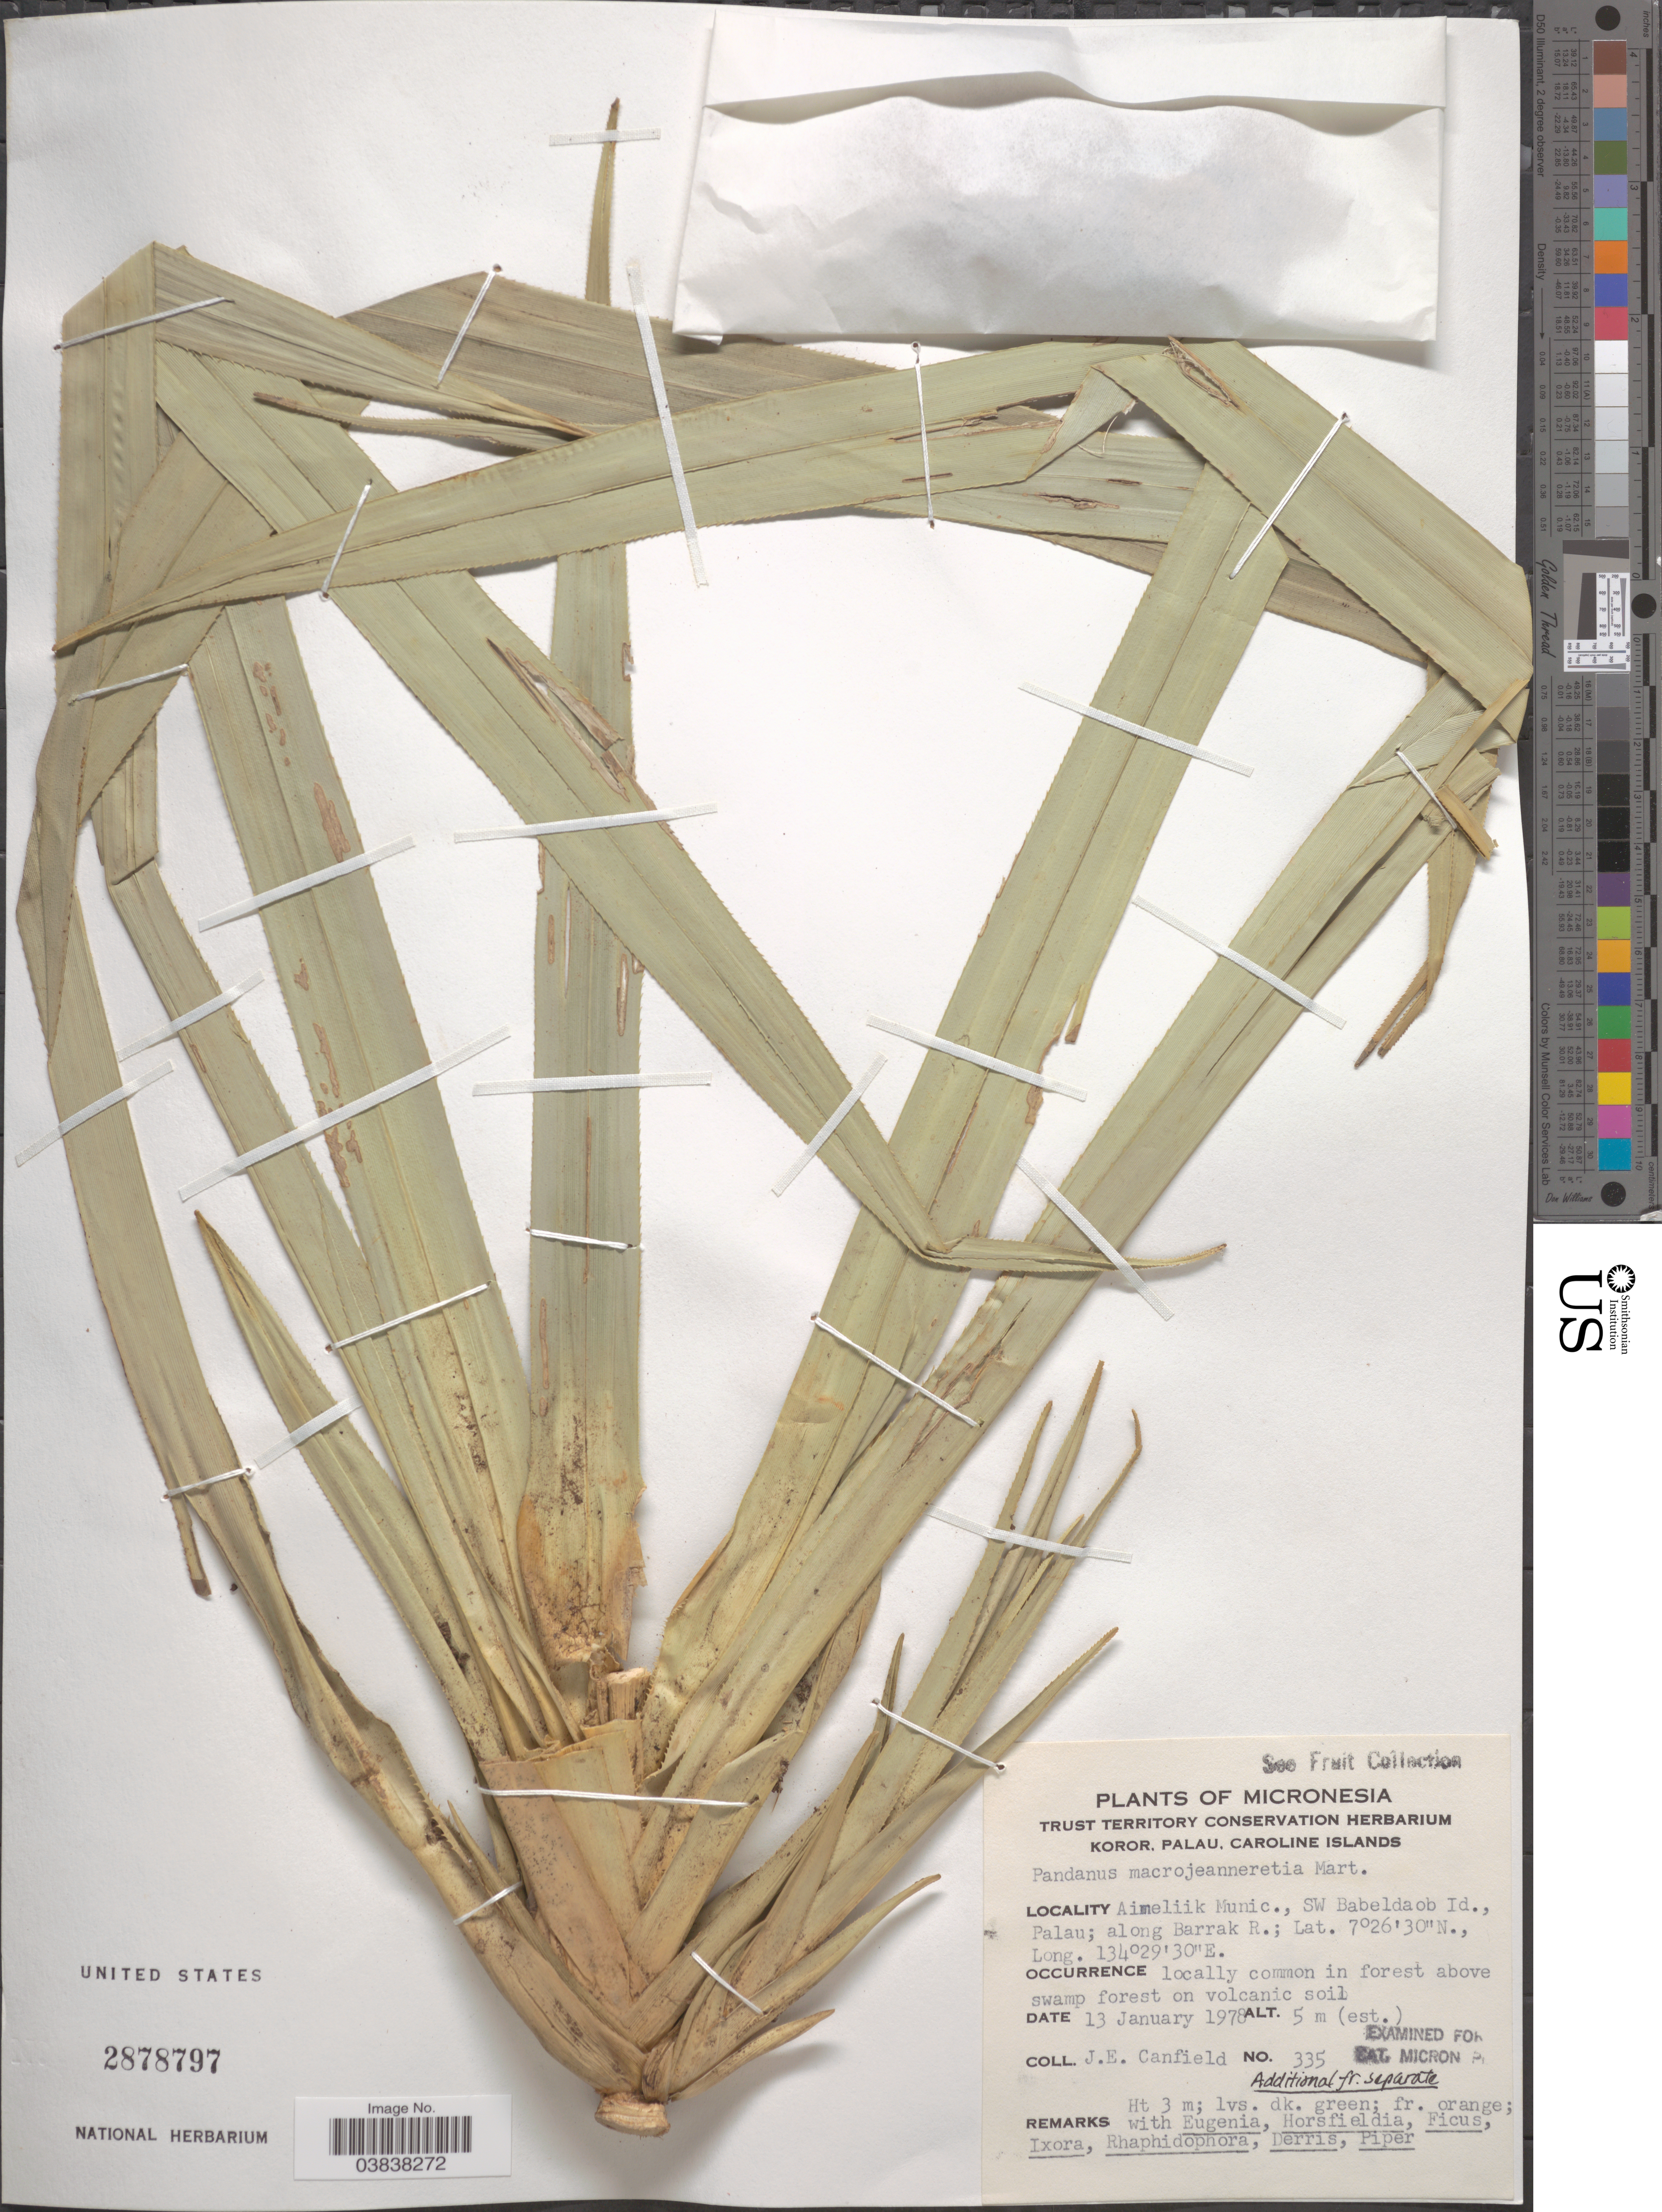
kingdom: Plantae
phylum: Tracheophyta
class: Liliopsida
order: Pandanales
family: Pandanaceae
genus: Pandanus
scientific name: Pandanus macrojeanneretia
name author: Martelli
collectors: J. E. Canfield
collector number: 335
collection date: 1978-01-13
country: Palau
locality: Micronesia. Aimeliik Munic., SW Babeldaob Id., Palau; along Barrak R.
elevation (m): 5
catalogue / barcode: US 2878797